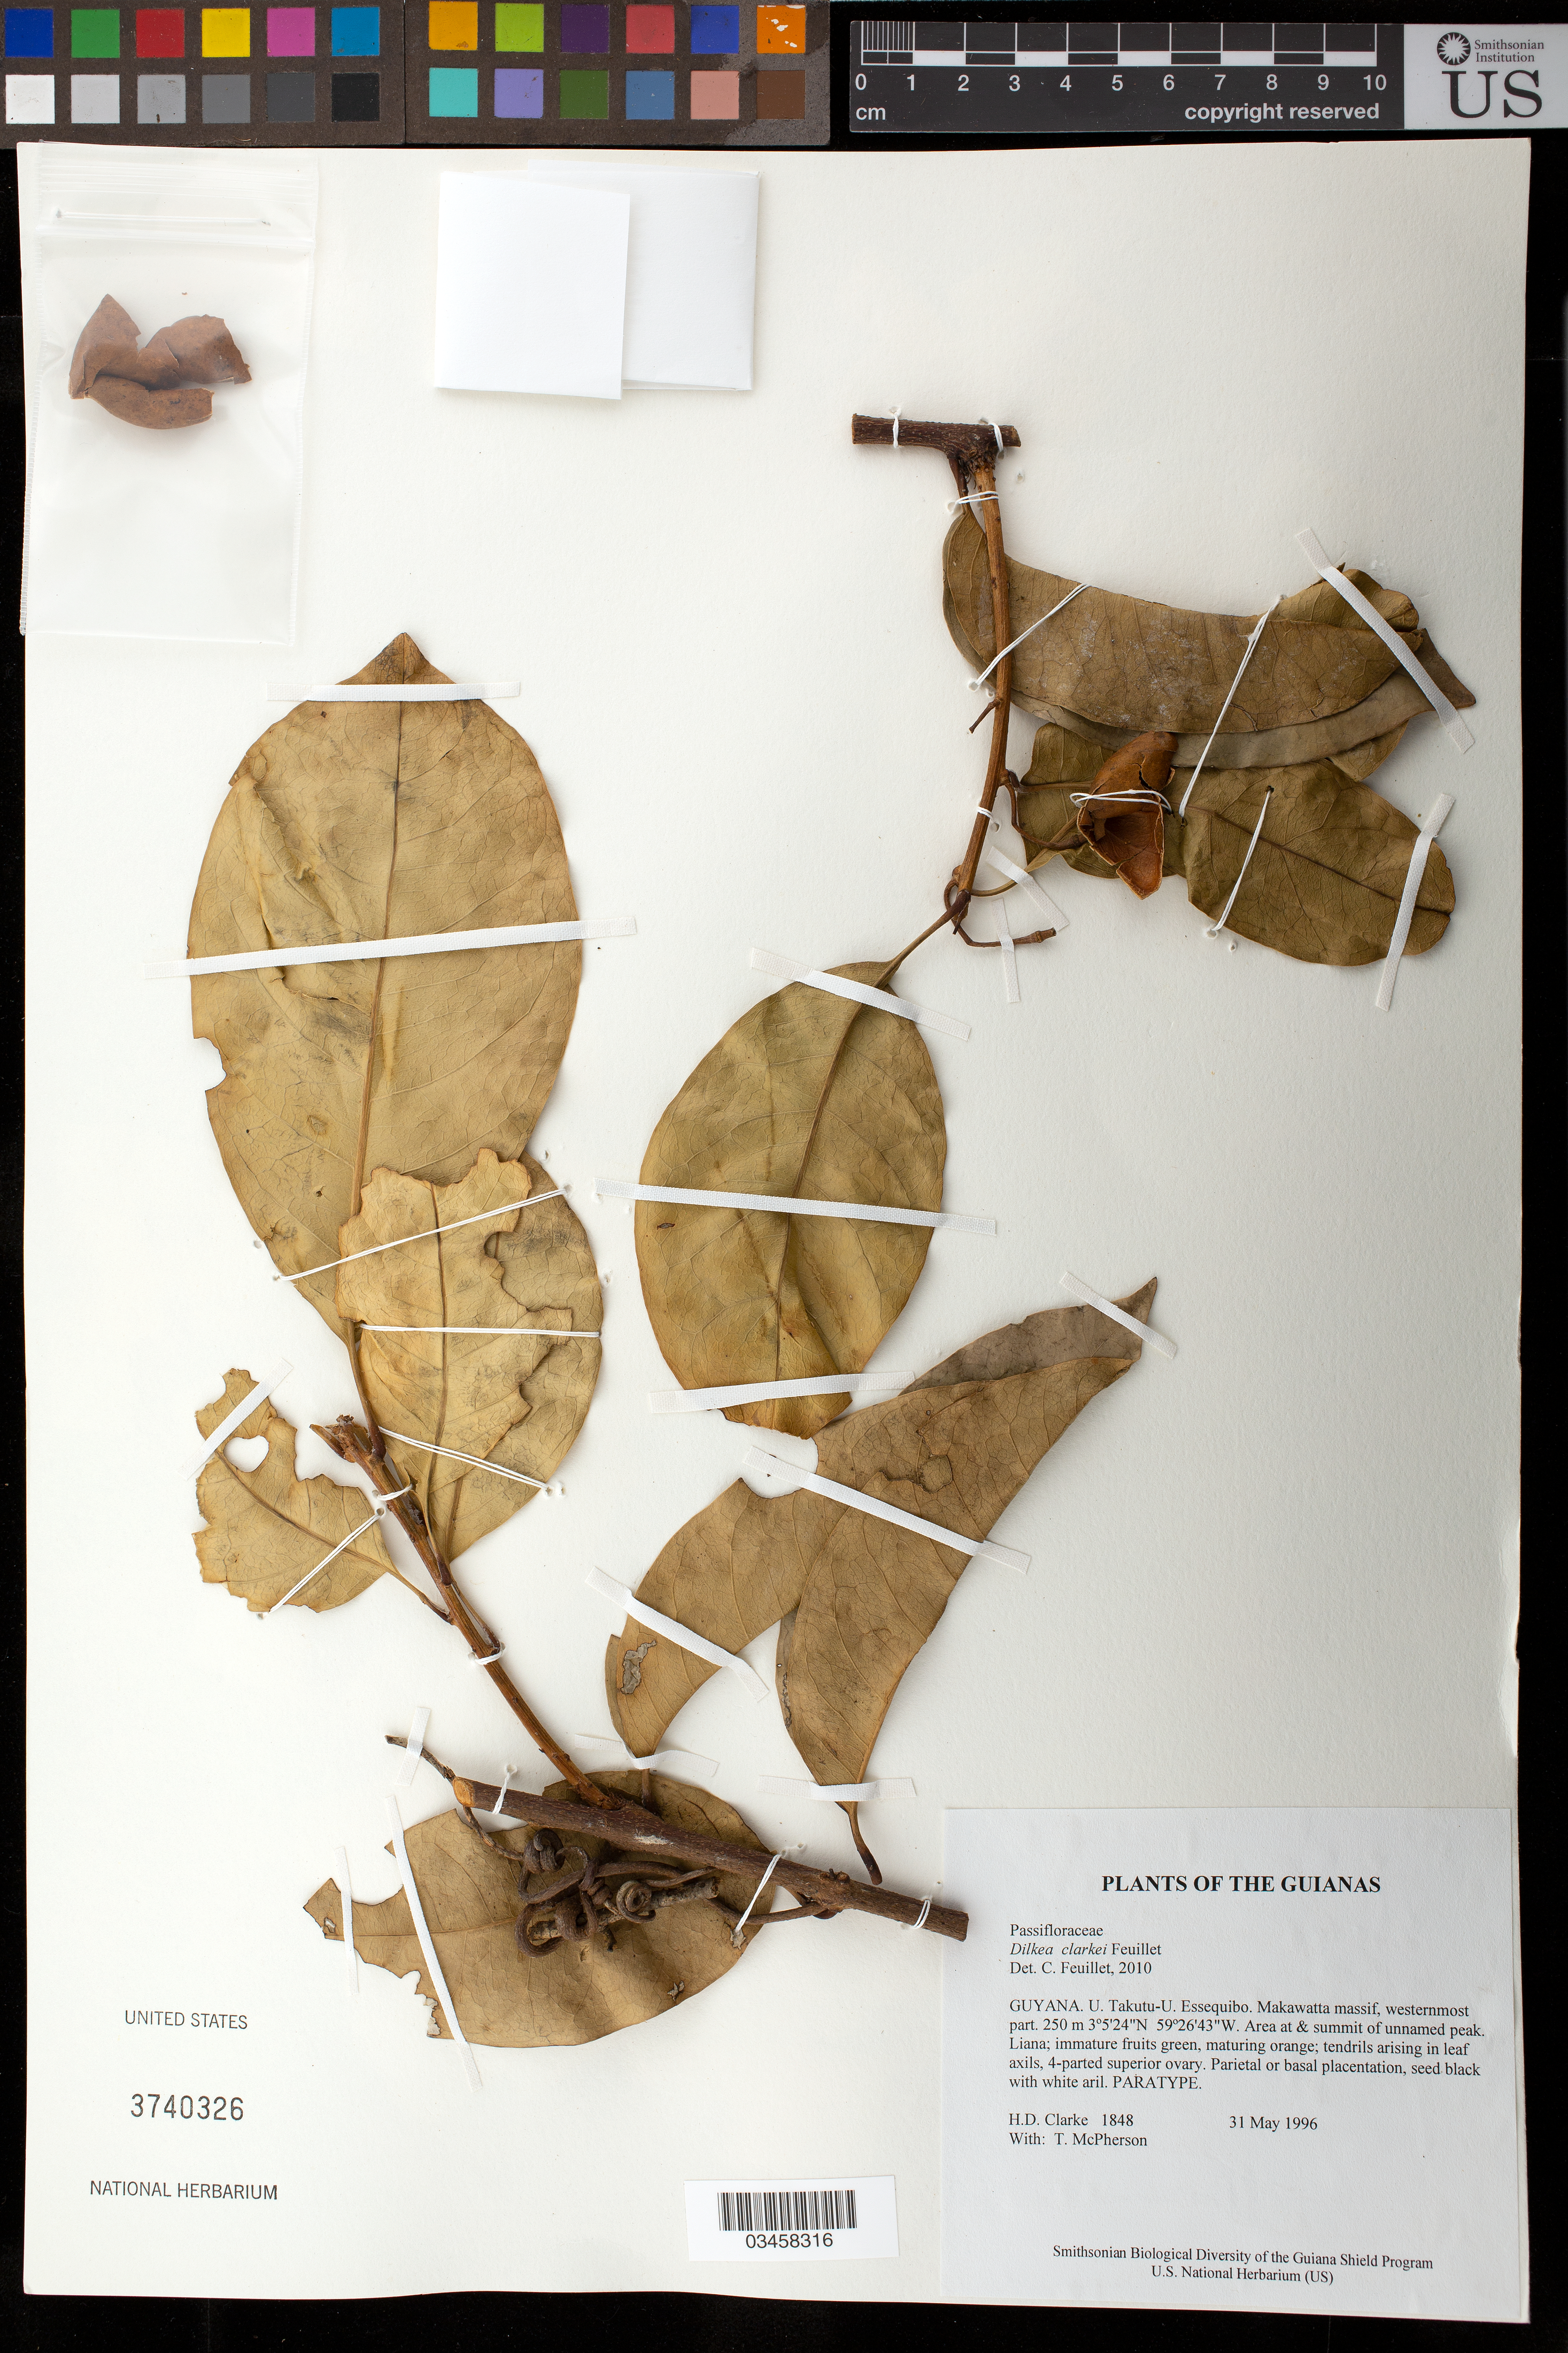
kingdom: Plantae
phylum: Tracheophyta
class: Magnoliopsida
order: Malpighiales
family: Passifloraceae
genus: Dilkea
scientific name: Dilkea clarkei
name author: Feuillet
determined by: Feuillet, C.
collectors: H. D. Clarke & T. McPherson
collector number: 1848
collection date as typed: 31 May 1996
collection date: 1996-05-31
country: Guyana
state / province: U. Takutu-U. Essequibo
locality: Makawatta massif, westernmost part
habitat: Area at & summit of unnamed peak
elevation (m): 250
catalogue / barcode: US 3740326